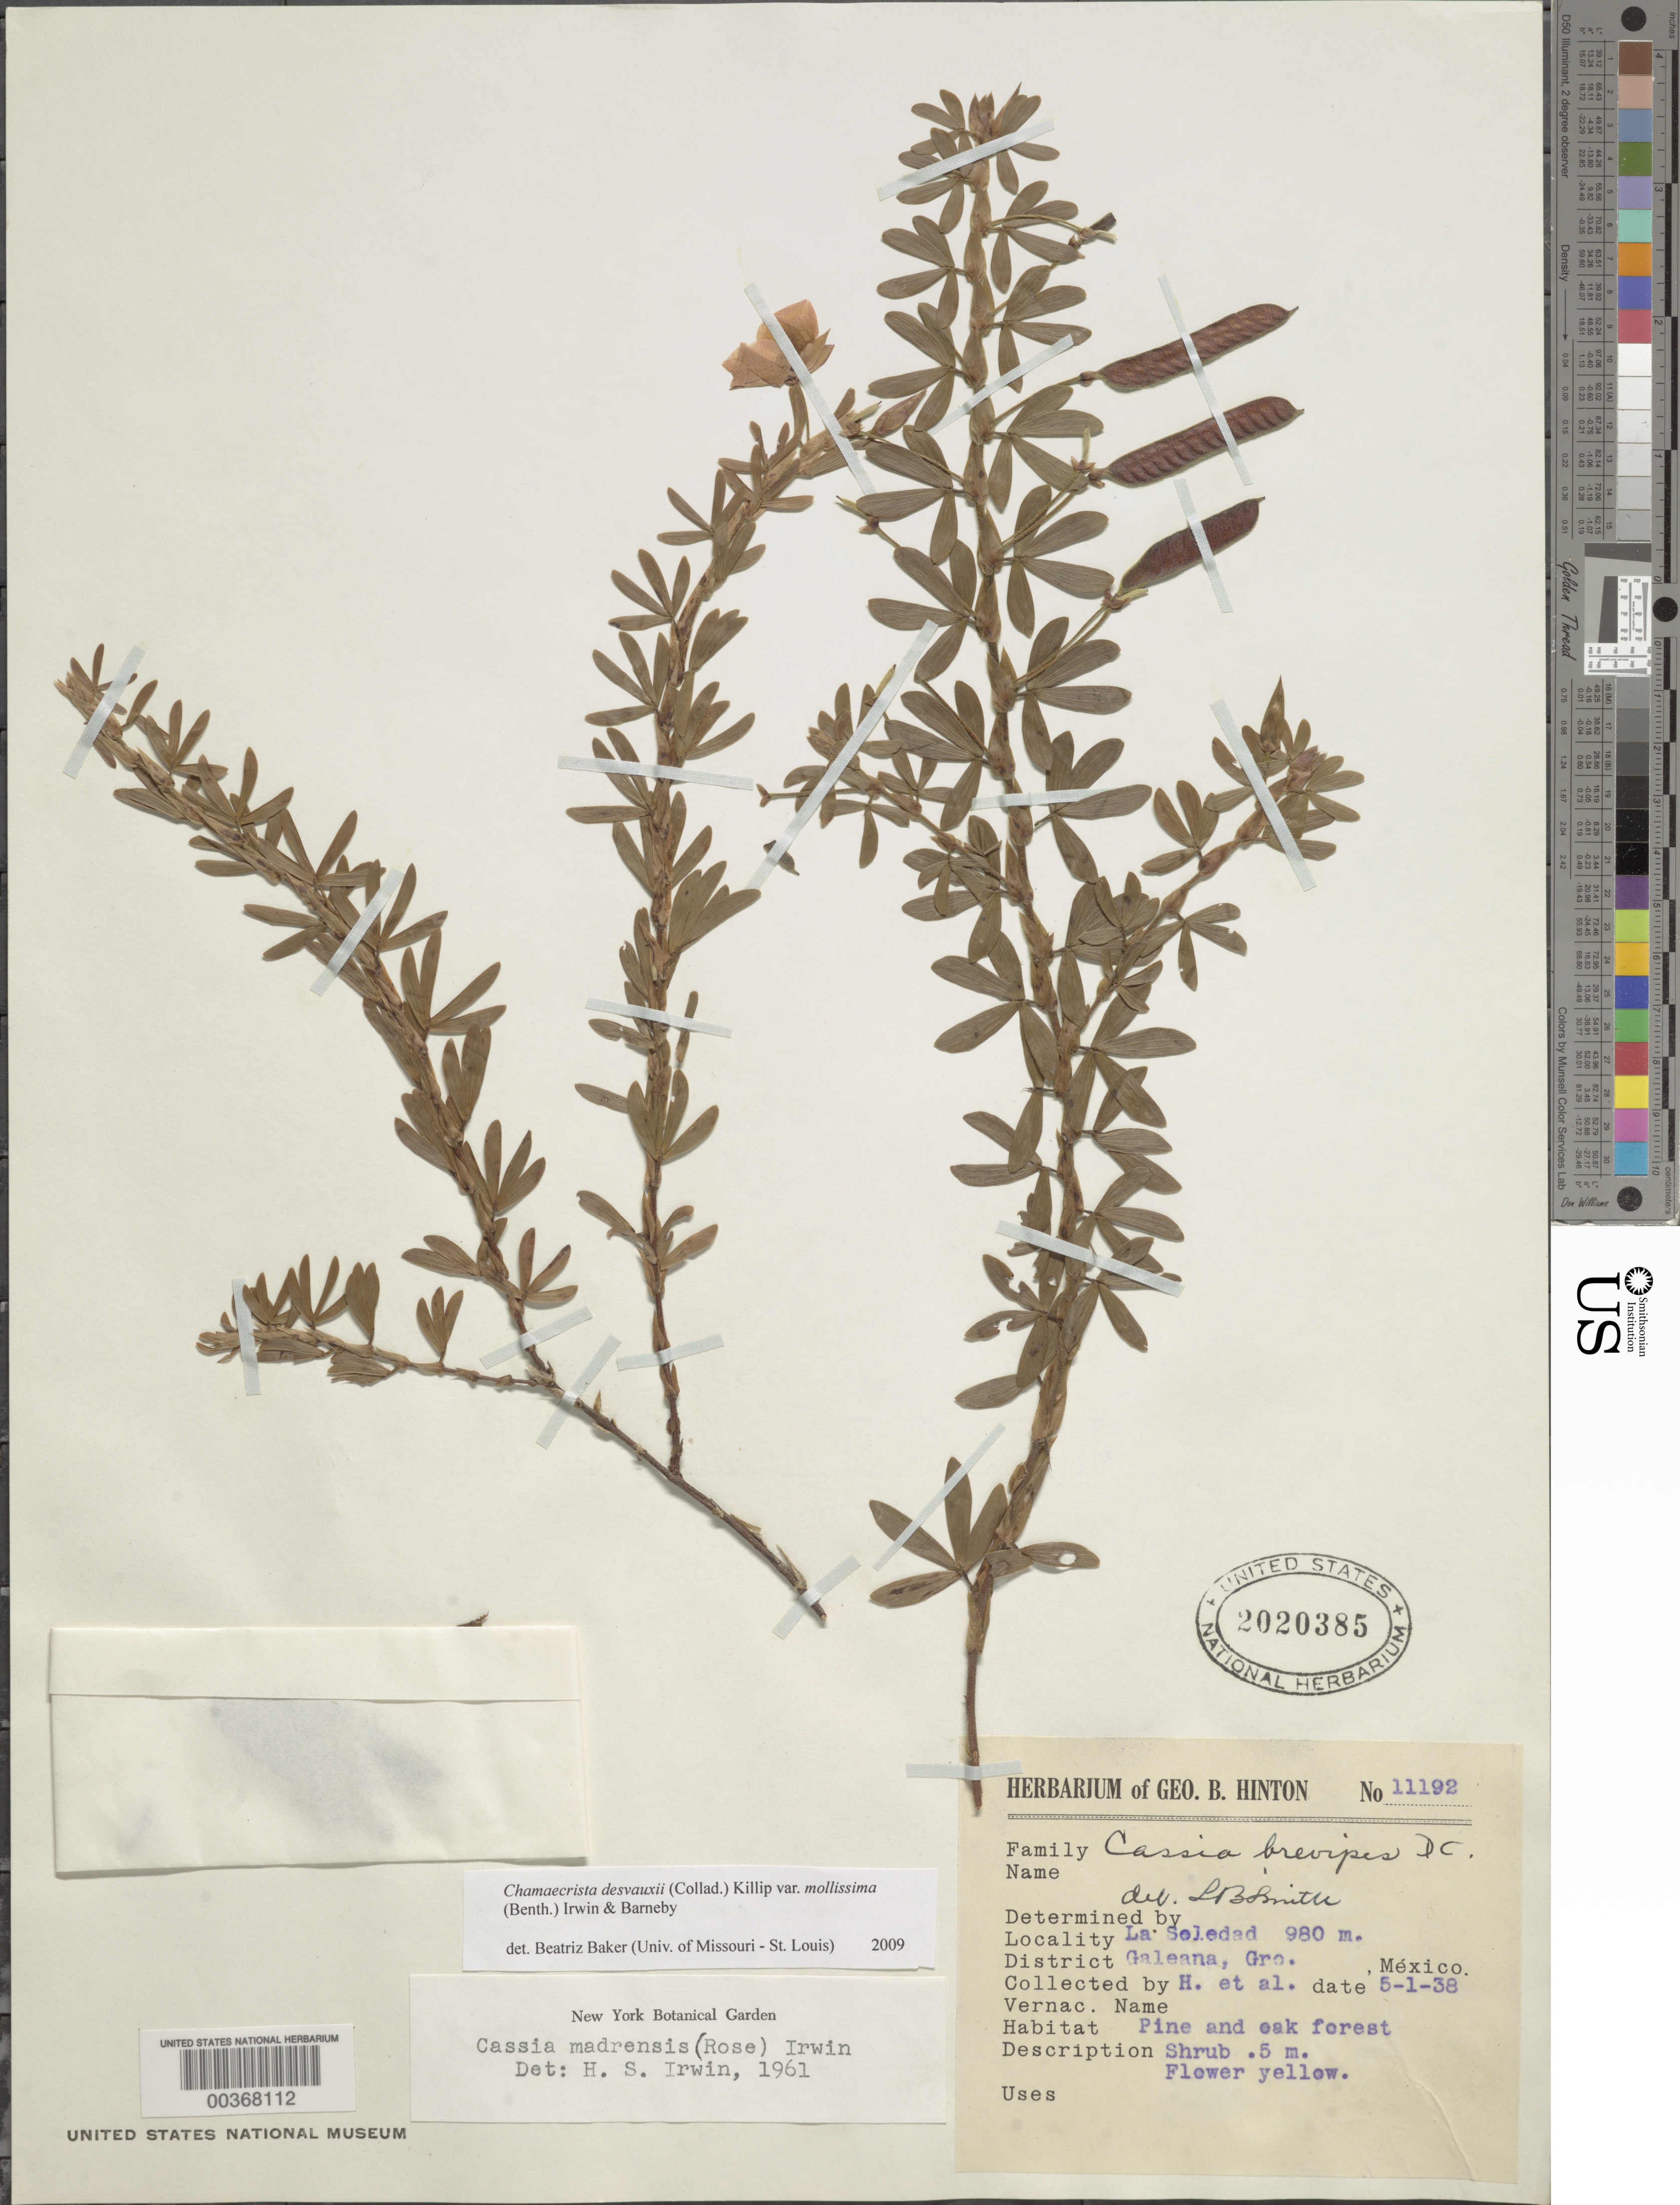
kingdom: Plantae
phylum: Tracheophyta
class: Magnoliopsida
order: Fabales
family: Fabaceae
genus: Chamaecrista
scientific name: Chamaecrista desvauxii var. mollissima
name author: (Benth.) H.S. Irwin & Barneby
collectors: G. B. Hinton et al.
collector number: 11192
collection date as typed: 01 May 1938 or 05 Jan 1938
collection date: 1938-01-05 or 1938-05-01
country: Mexico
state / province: Guerrero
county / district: Tecpan De Galeana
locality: Galeana mun. (?), La Soledad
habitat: Pine and oak forest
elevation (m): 980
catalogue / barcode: US 2020385